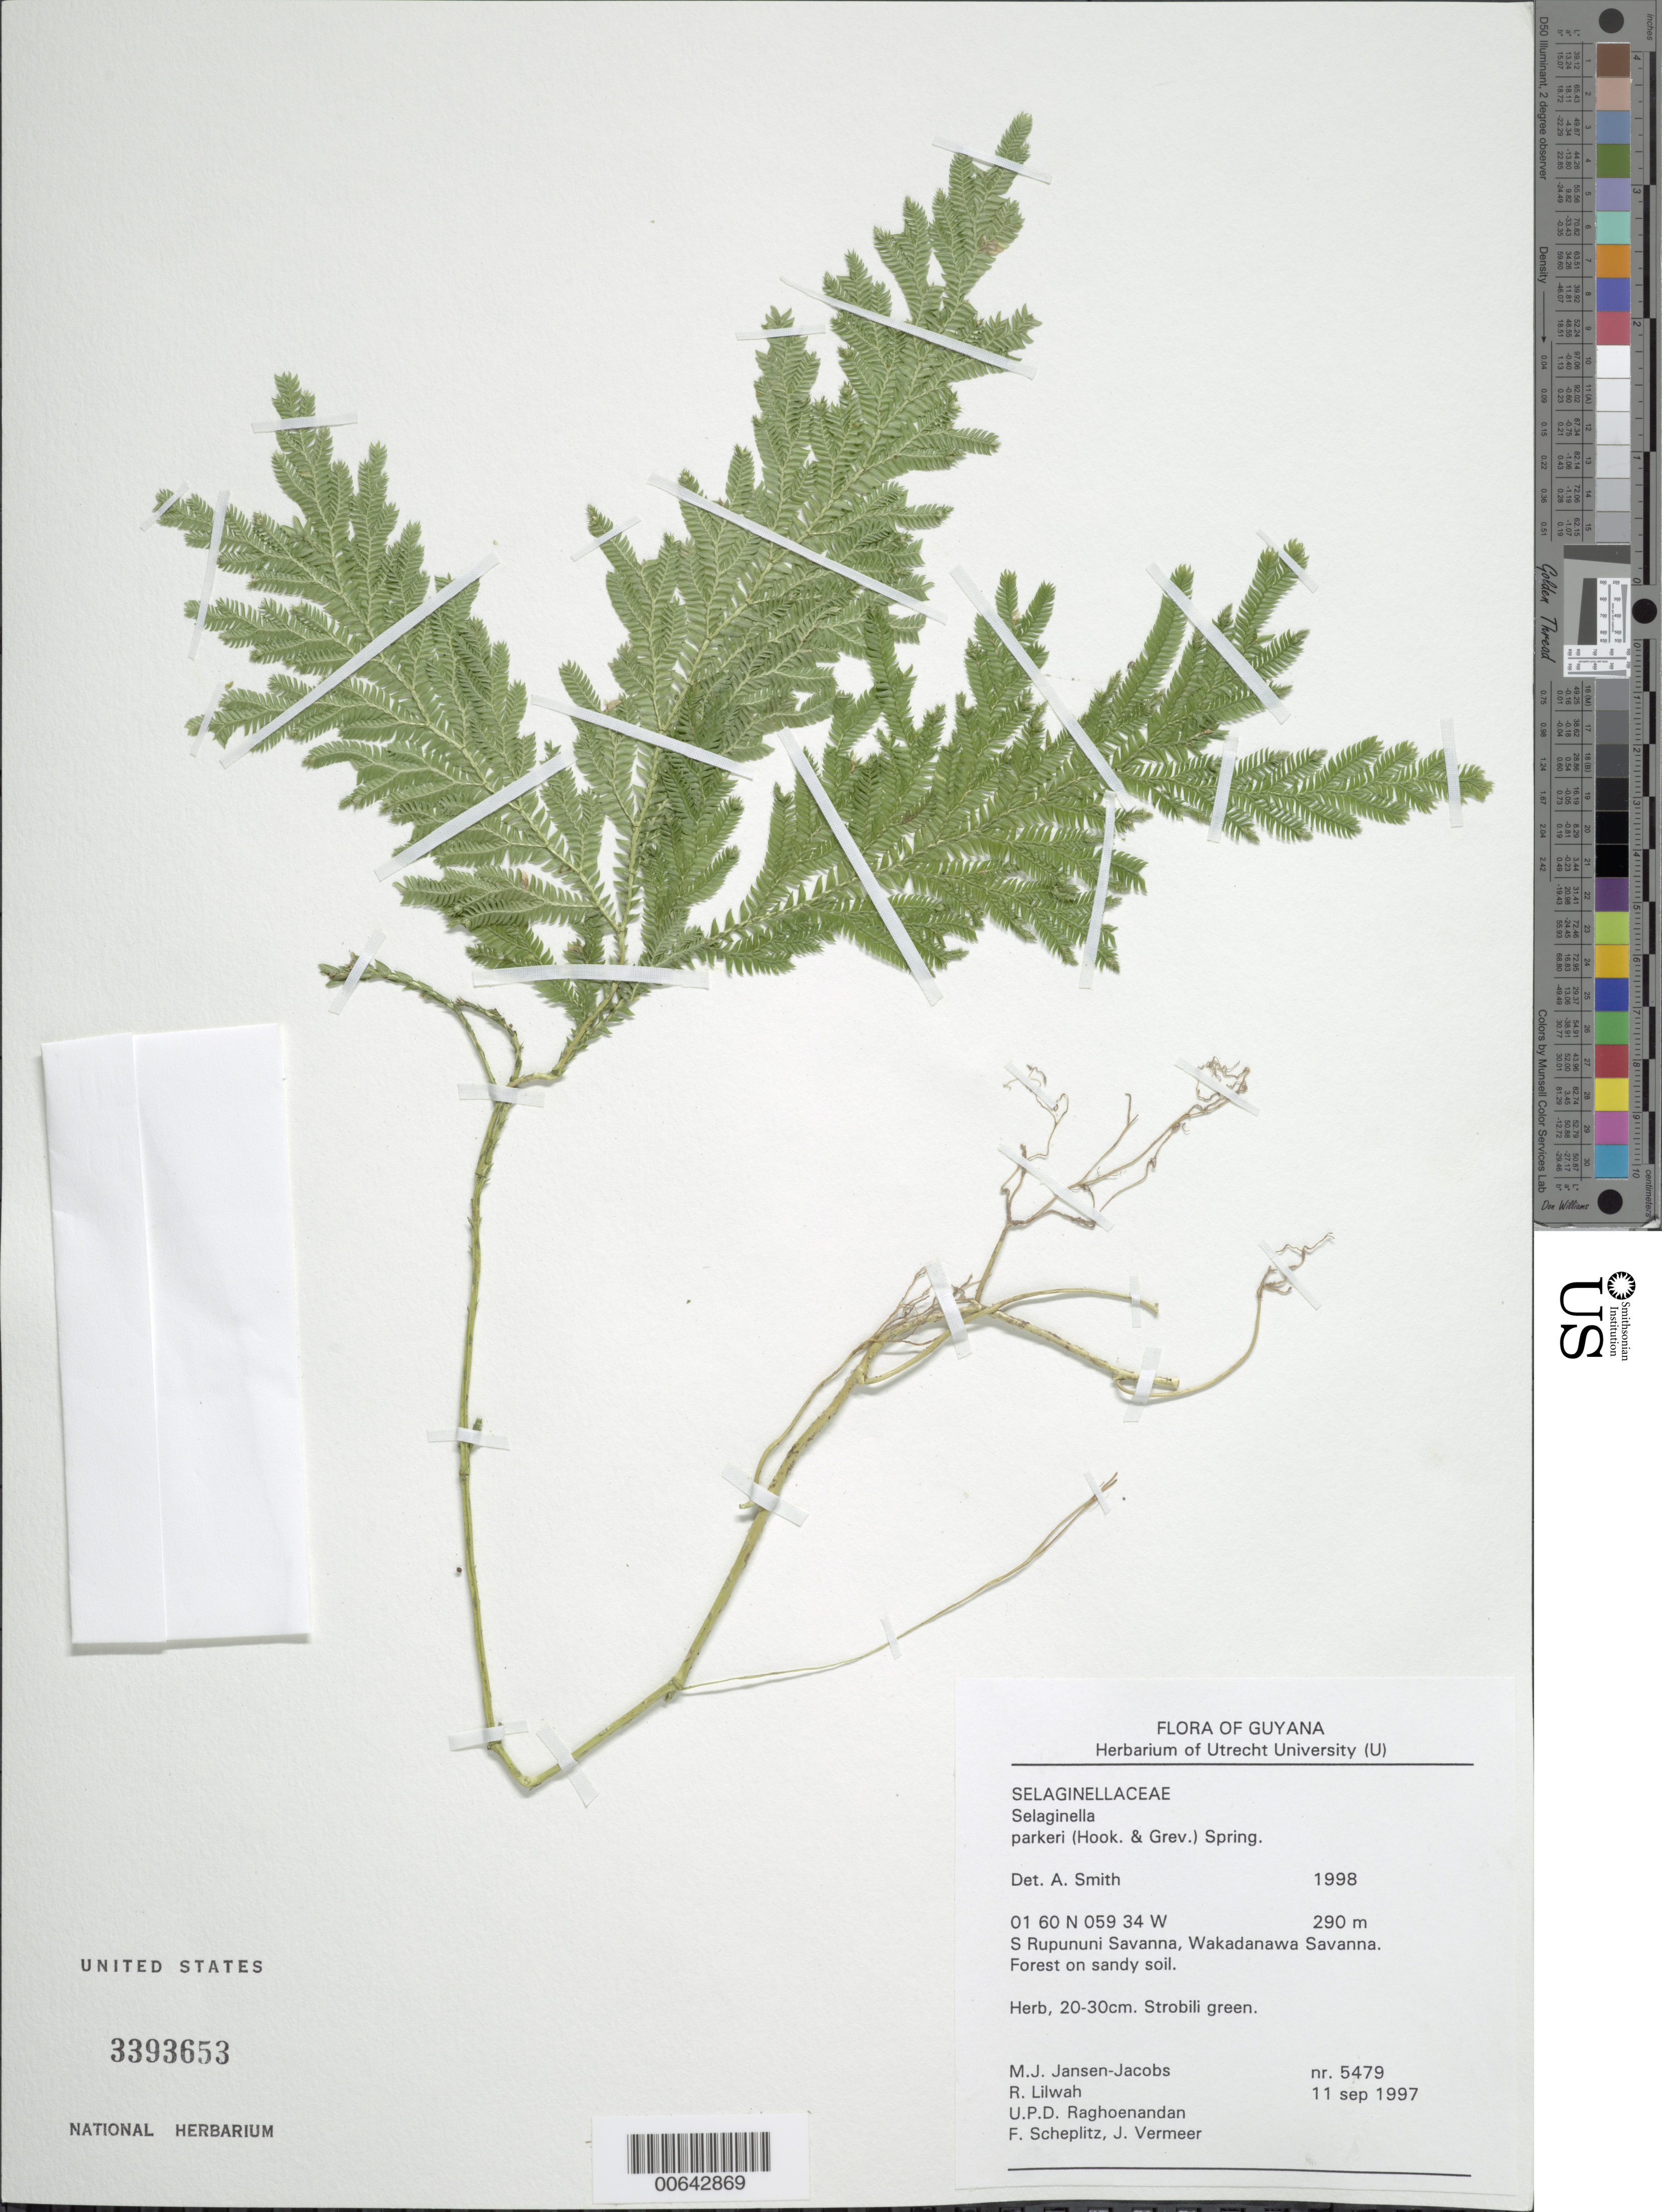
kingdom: Plantae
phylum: Tracheophyta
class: Lycopodiopsida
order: Selaginellales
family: Selaginellaceae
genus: Selaginella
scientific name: Selaginella parkeri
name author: (Hook. & Grev.) Spring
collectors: M. J. Jansen-Jacobs, R. Lilwah, U. Raghoenandan, F. Scheplitz & J. Vermeer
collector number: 5479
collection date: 1997-09-11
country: Guyana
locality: S Rupununi Savanna, Wakadanawa Savanna.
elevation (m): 290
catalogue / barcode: US 3393653